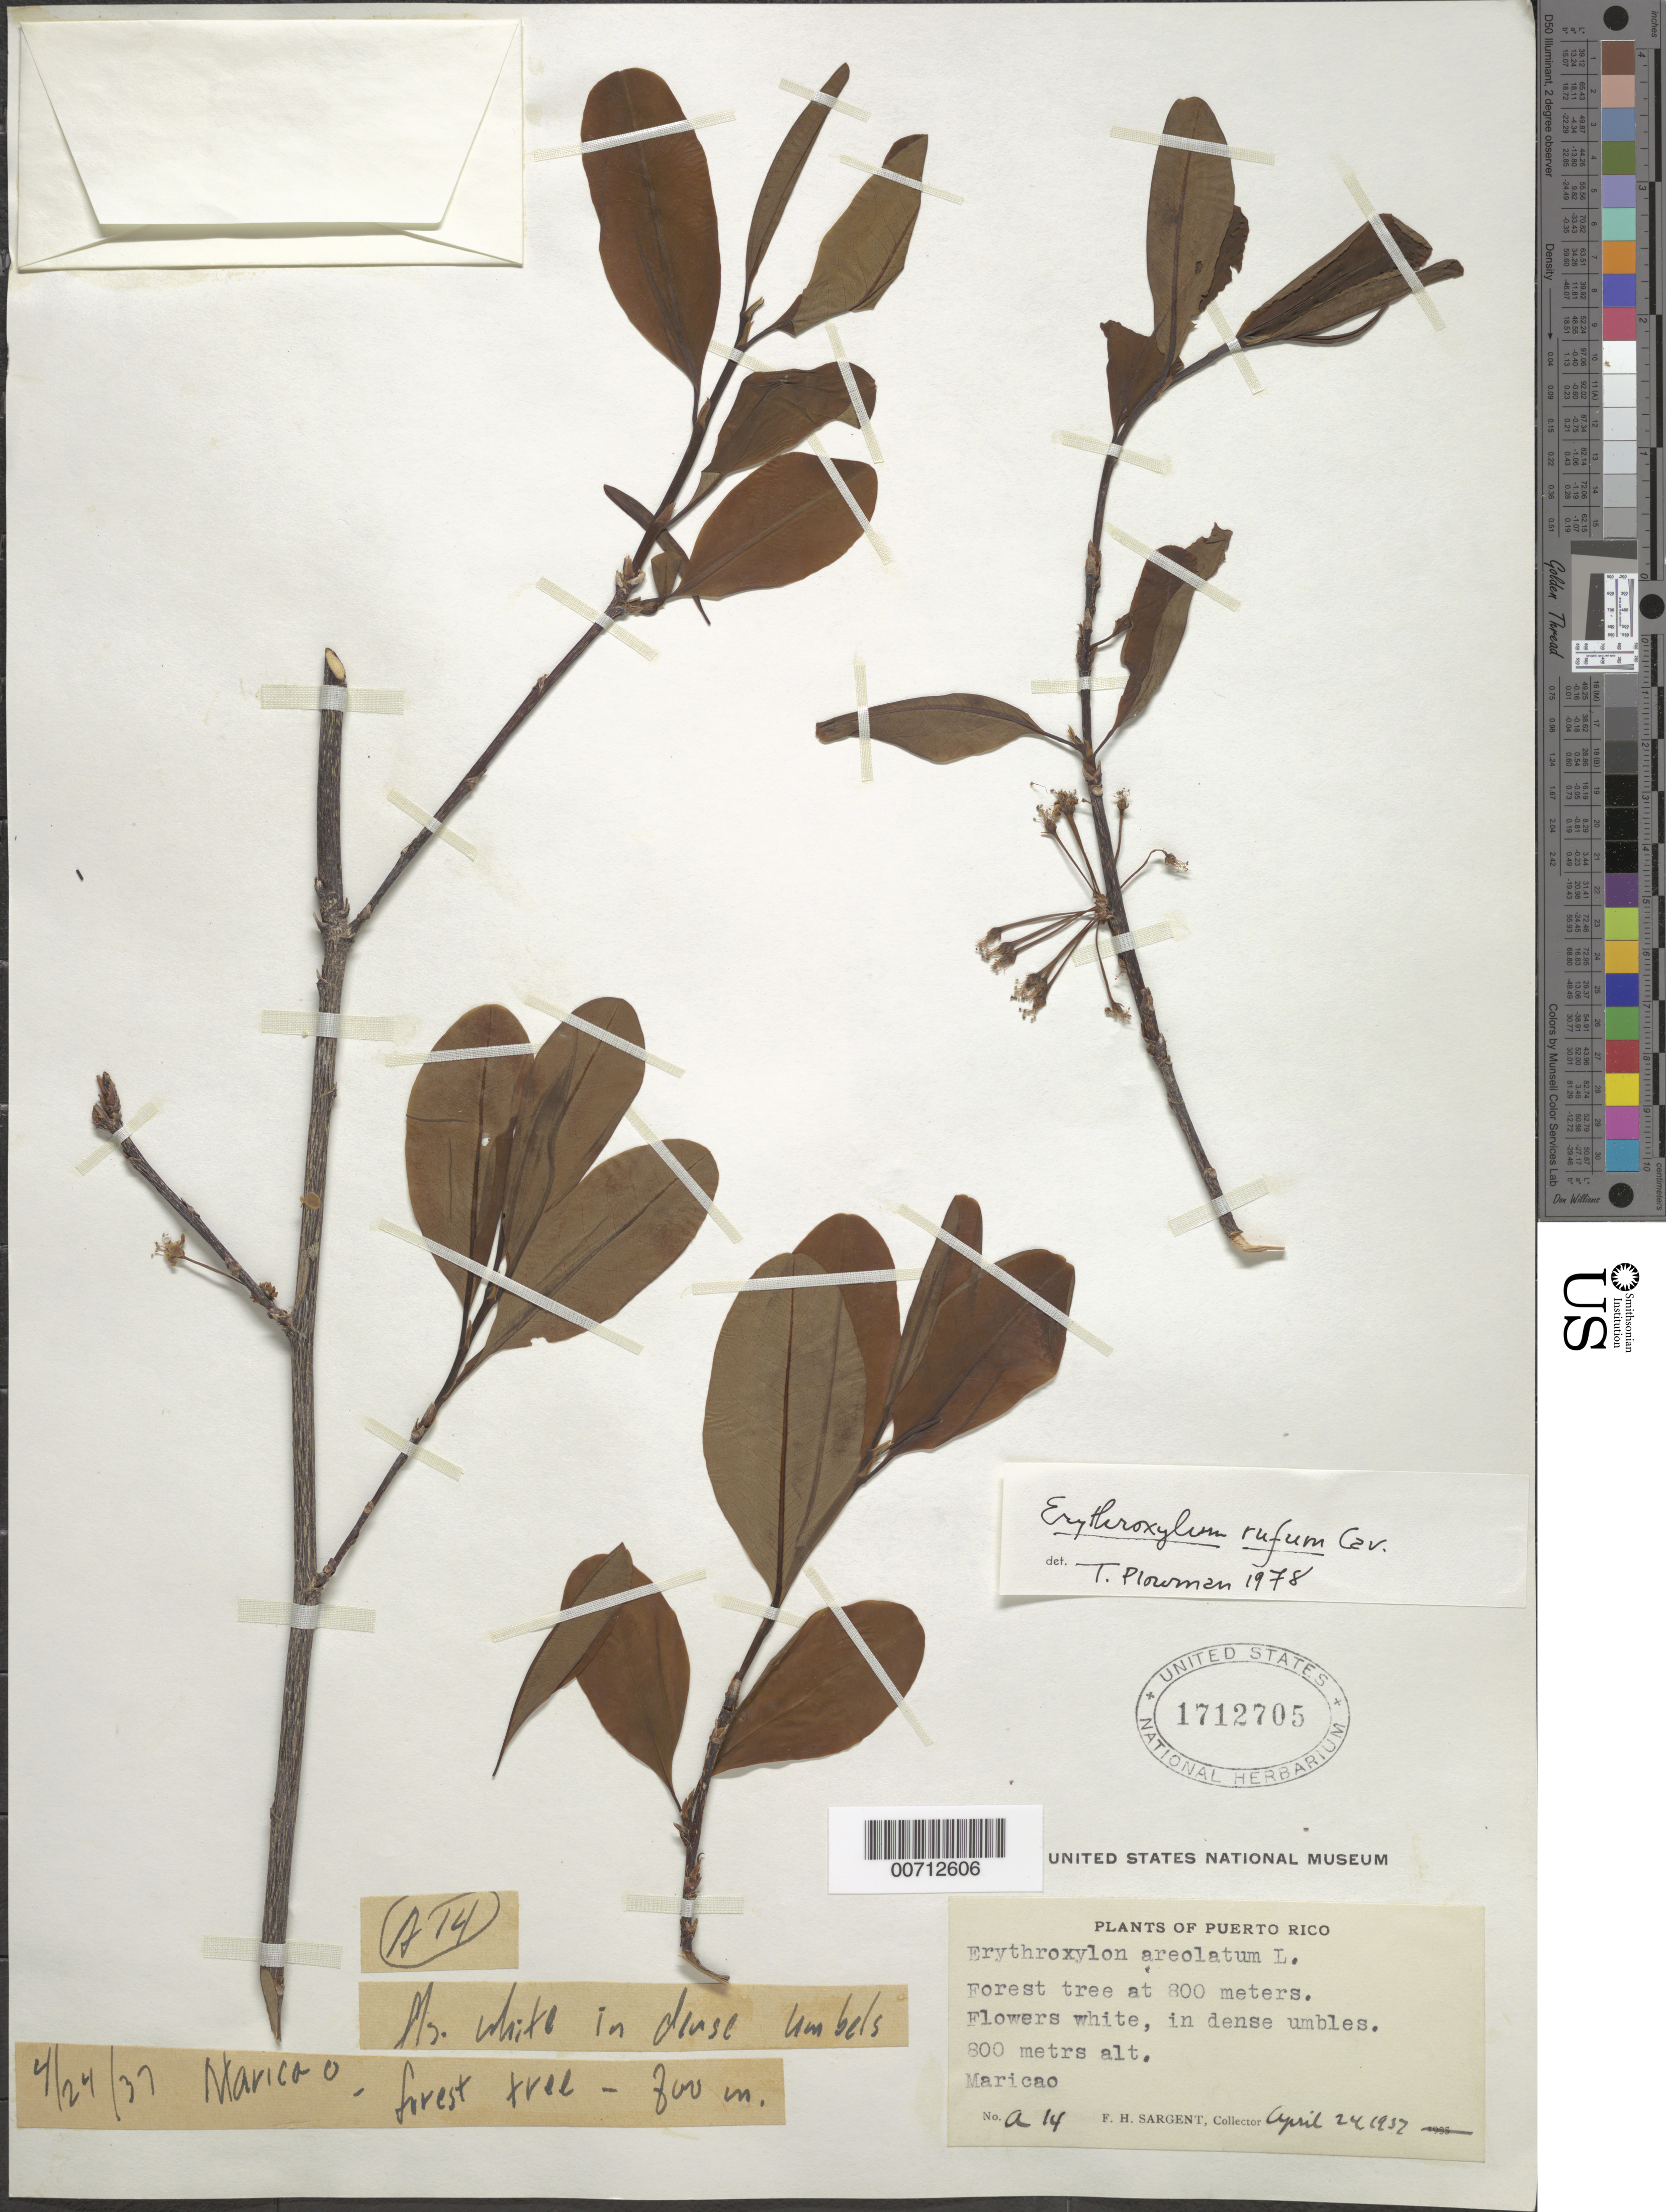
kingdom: Plantae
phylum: Tracheophyta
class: Magnoliopsida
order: Malpighiales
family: Erythroxylaceae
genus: Erythroxylum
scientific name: Erythroxylum rufum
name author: Cav.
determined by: Plowman, Timothy C.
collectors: F. H. Sargent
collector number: A14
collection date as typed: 24 Apr 1937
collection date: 1937-04-24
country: Puerto Rico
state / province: Maricao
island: Greater Antilles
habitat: Forest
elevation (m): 800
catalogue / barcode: US 1712705